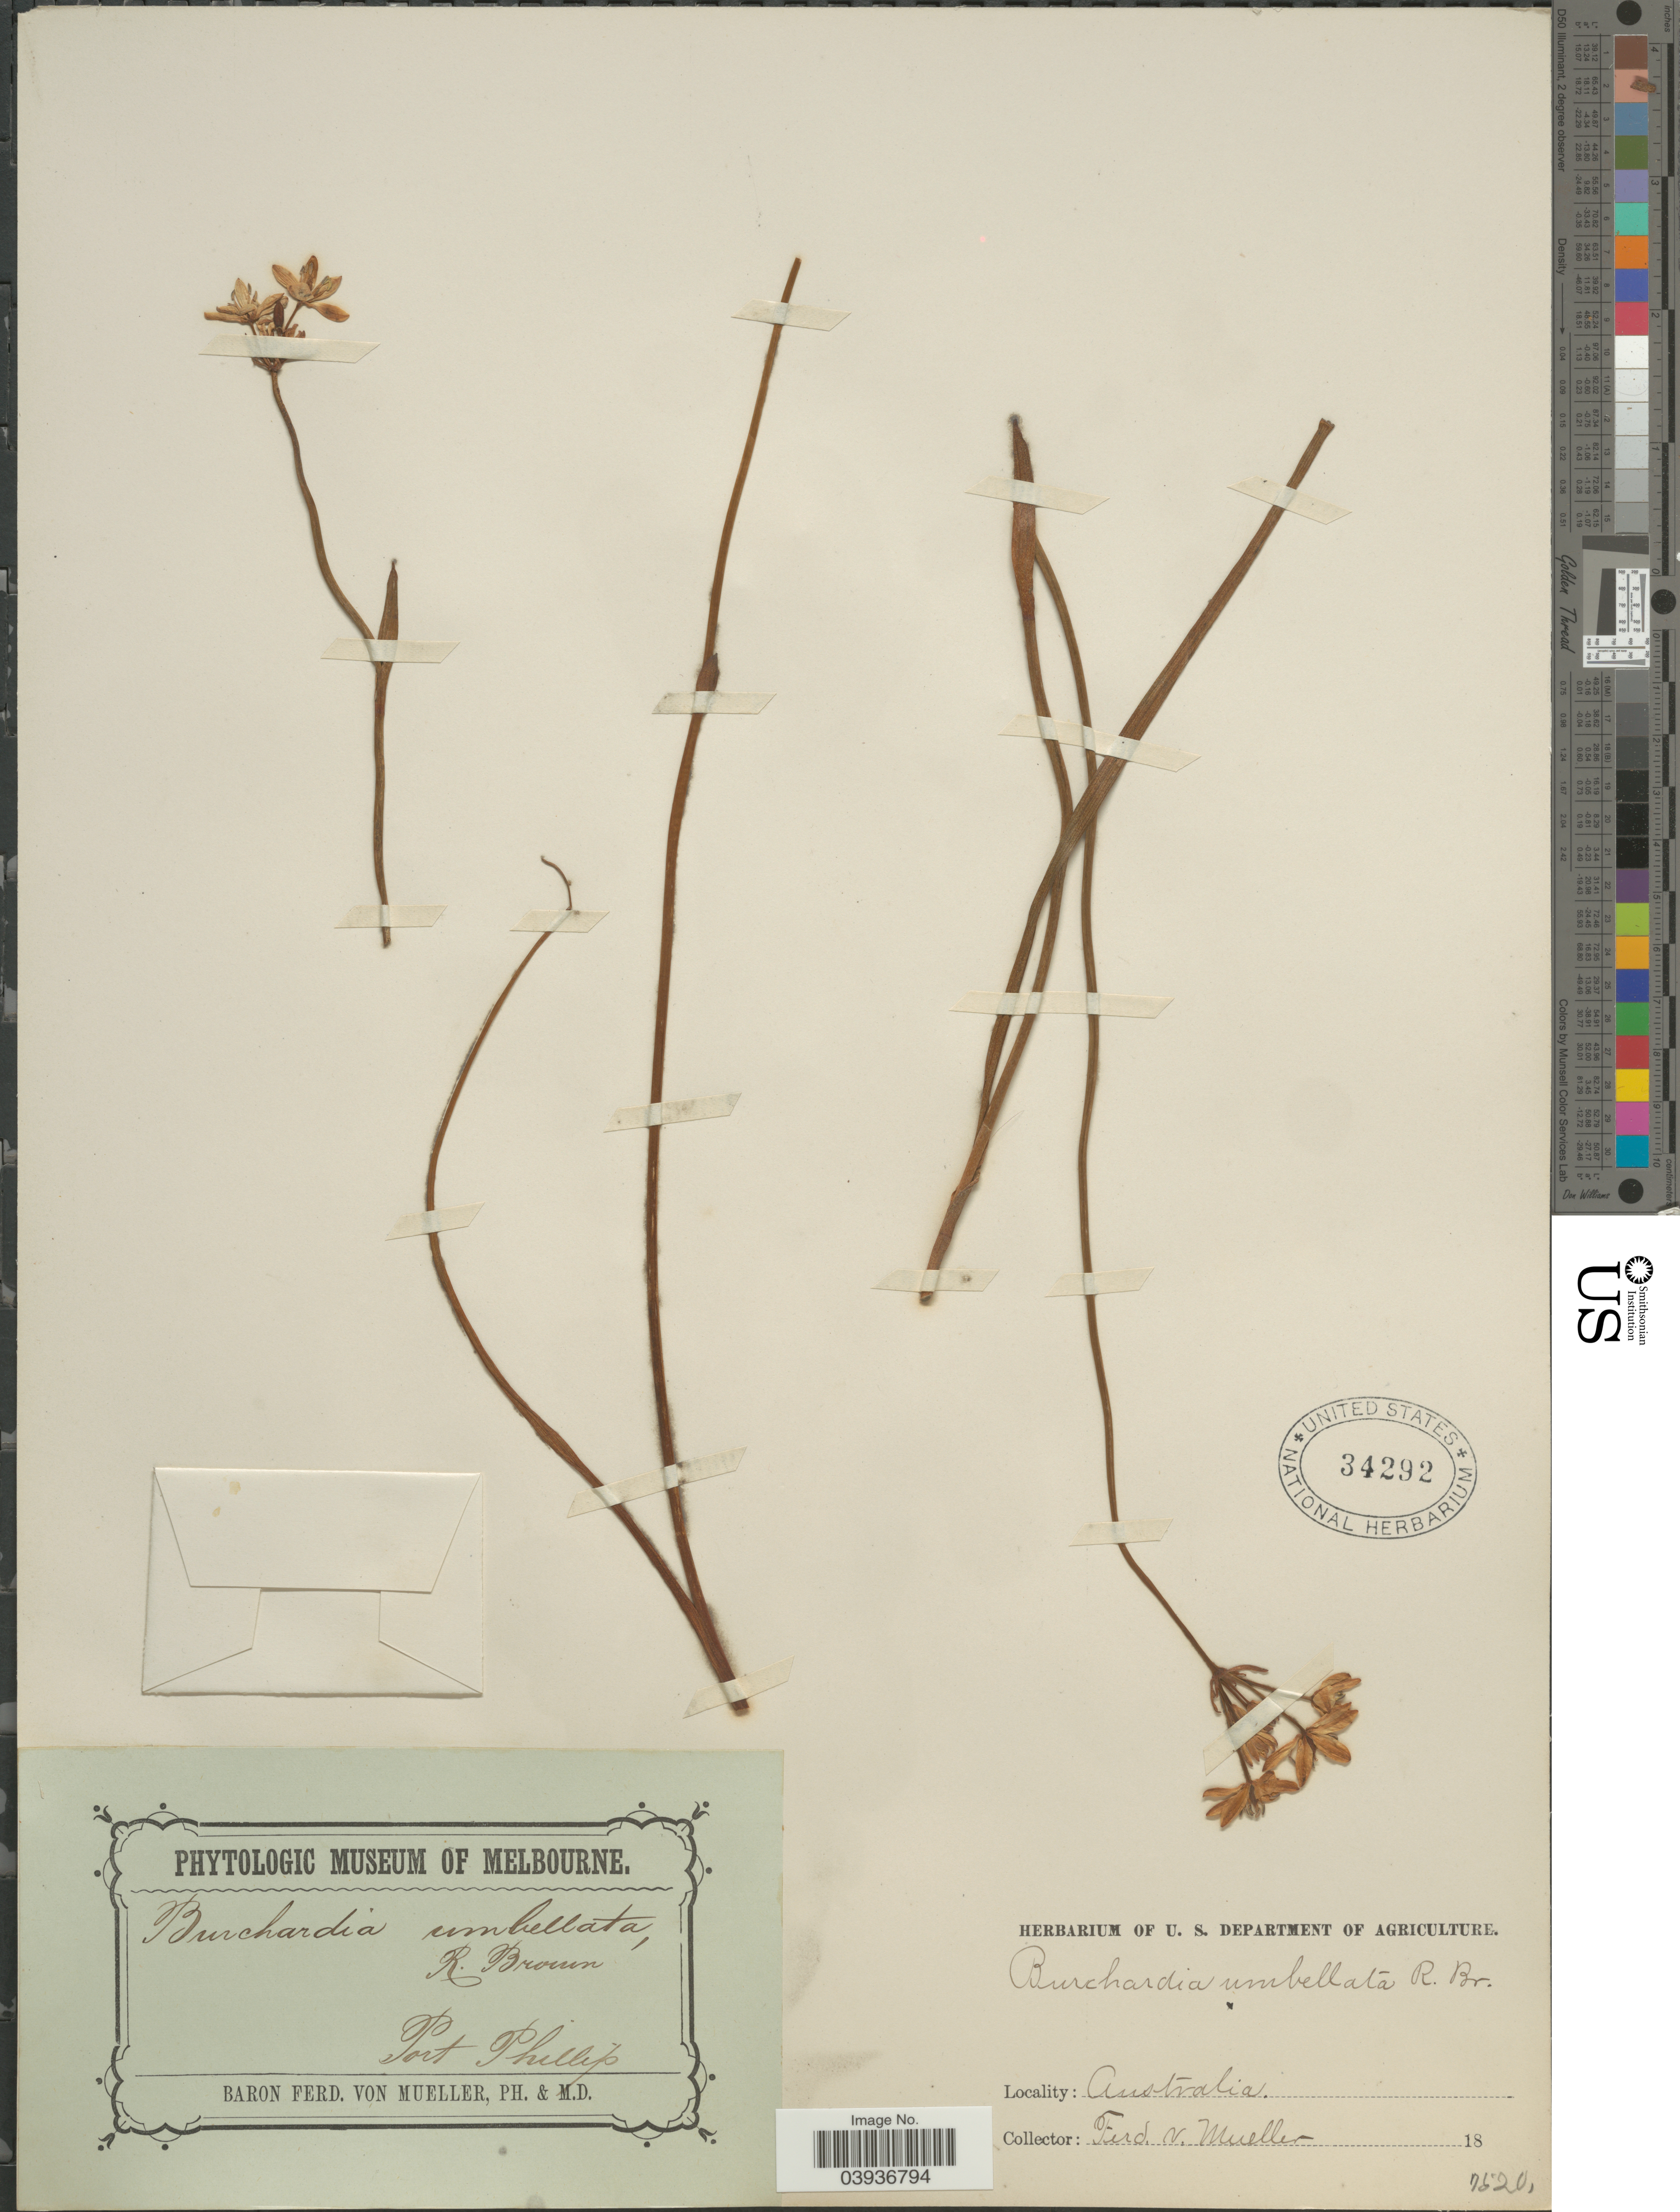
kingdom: Plantae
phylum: Tracheophyta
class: Liliopsida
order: Liliales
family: Colchicaceae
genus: Burchardia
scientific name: Burchardia umbellata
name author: R. Br.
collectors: F. Mueller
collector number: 7520?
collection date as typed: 18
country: Australia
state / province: Victoria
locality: Port Phillip.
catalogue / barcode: US 34292